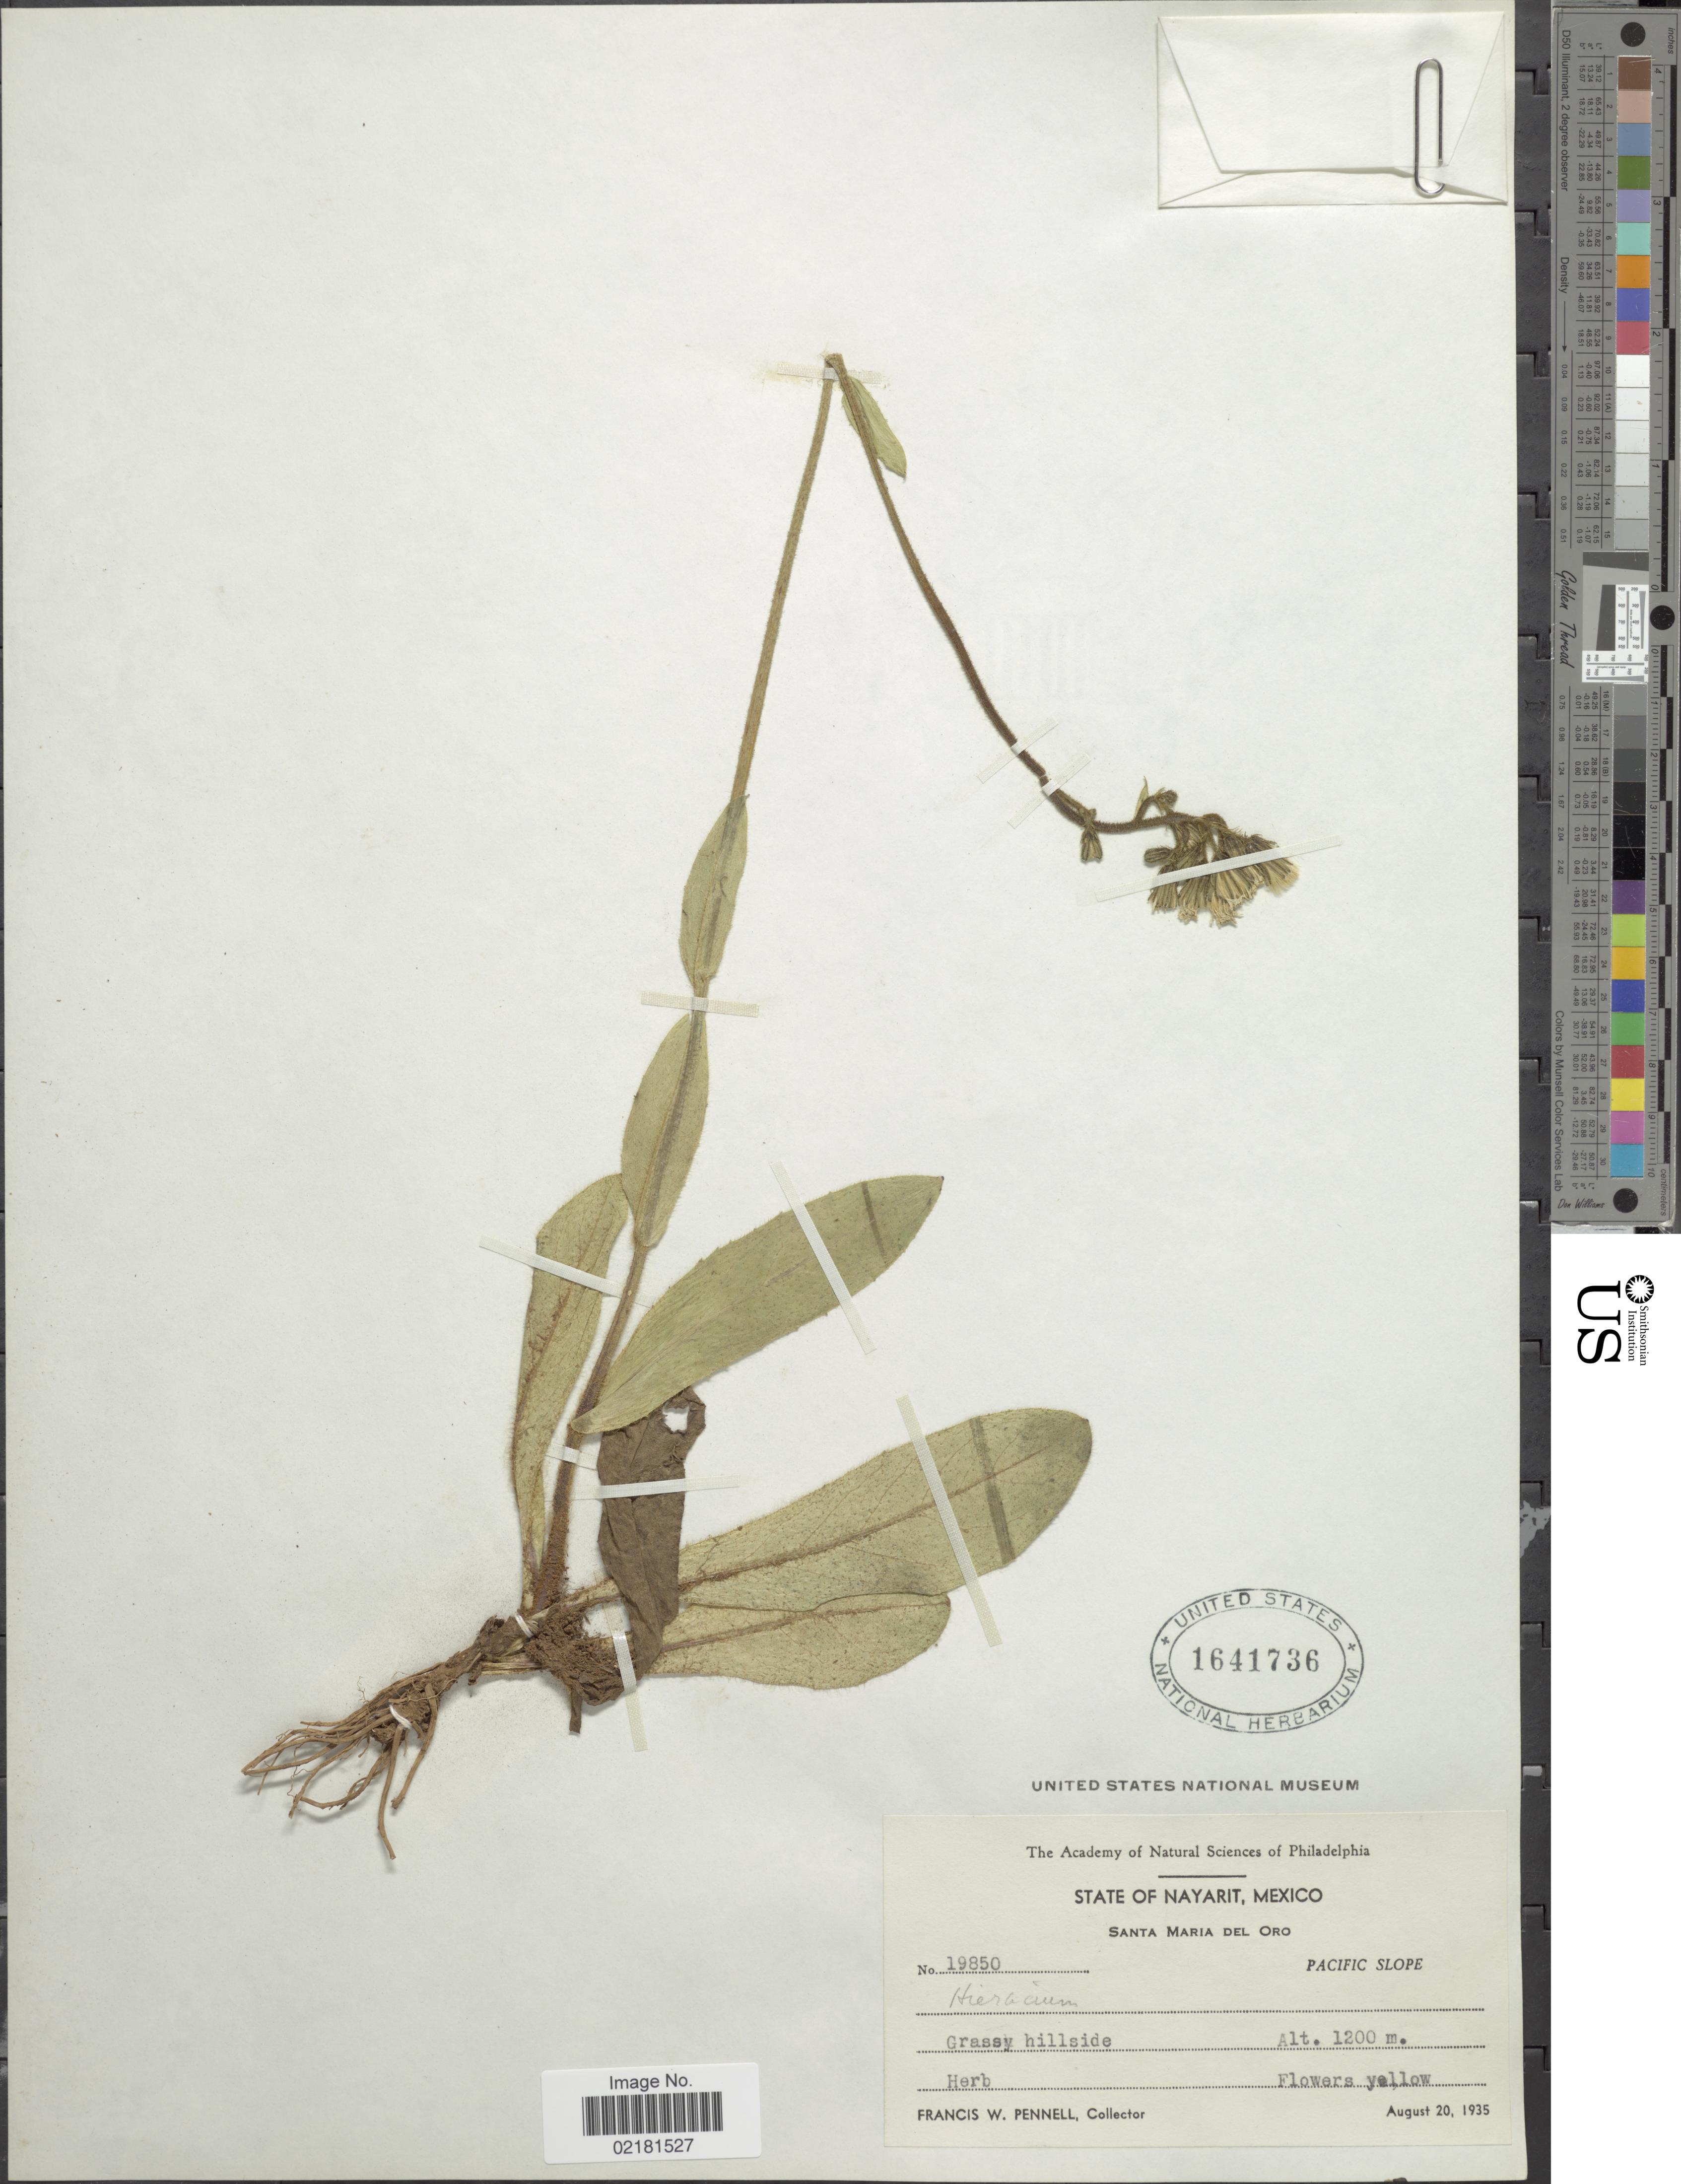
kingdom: Plantae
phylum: Tracheophyta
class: Magnoliopsida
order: Asterales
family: Asteraceae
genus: Hieracium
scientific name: Hieracium repandulare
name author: Druce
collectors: F. W. Pennell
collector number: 19850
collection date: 1935-08-20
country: Mexico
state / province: Nayarit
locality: Santa Maria del Oro, Pacific Slope, grassy hillside.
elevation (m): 1200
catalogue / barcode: US 1641736